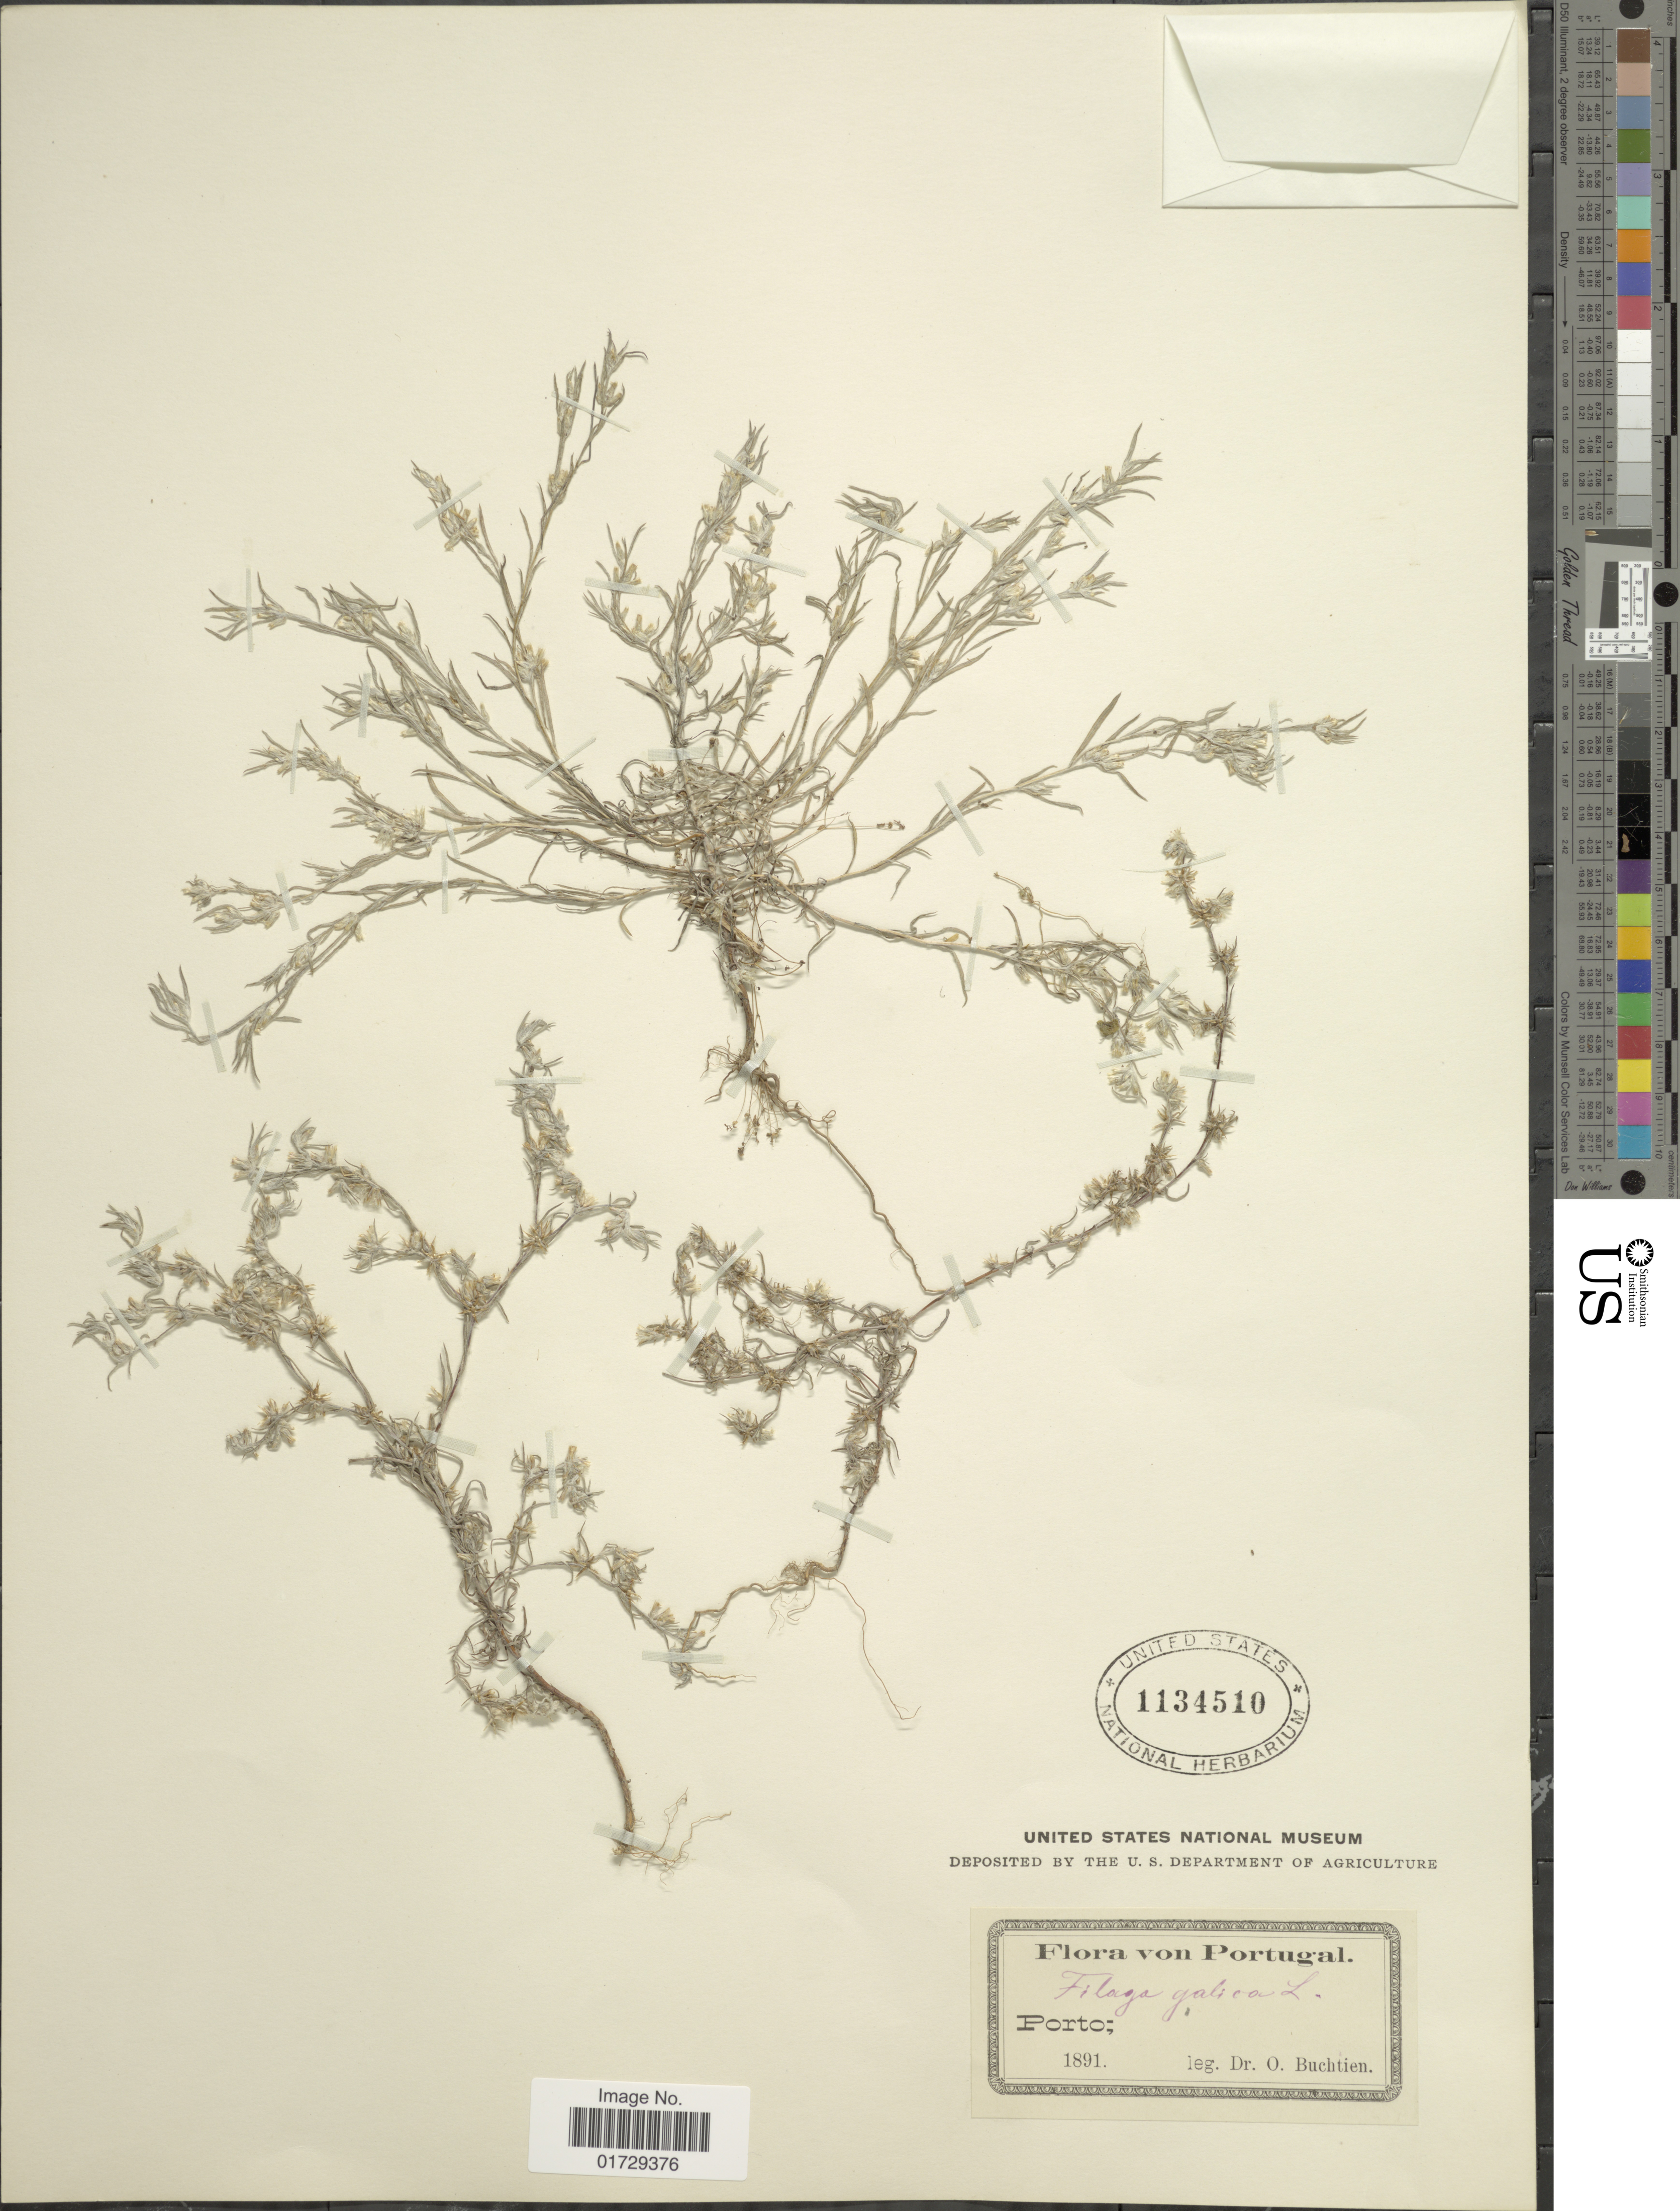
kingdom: Plantae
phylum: Tracheophyta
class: Magnoliopsida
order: Asterales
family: Asteraceae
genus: Filago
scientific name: Filago gallica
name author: L.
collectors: O. Buchtien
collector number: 1891?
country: Portugal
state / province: Porto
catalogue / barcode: US 1134510